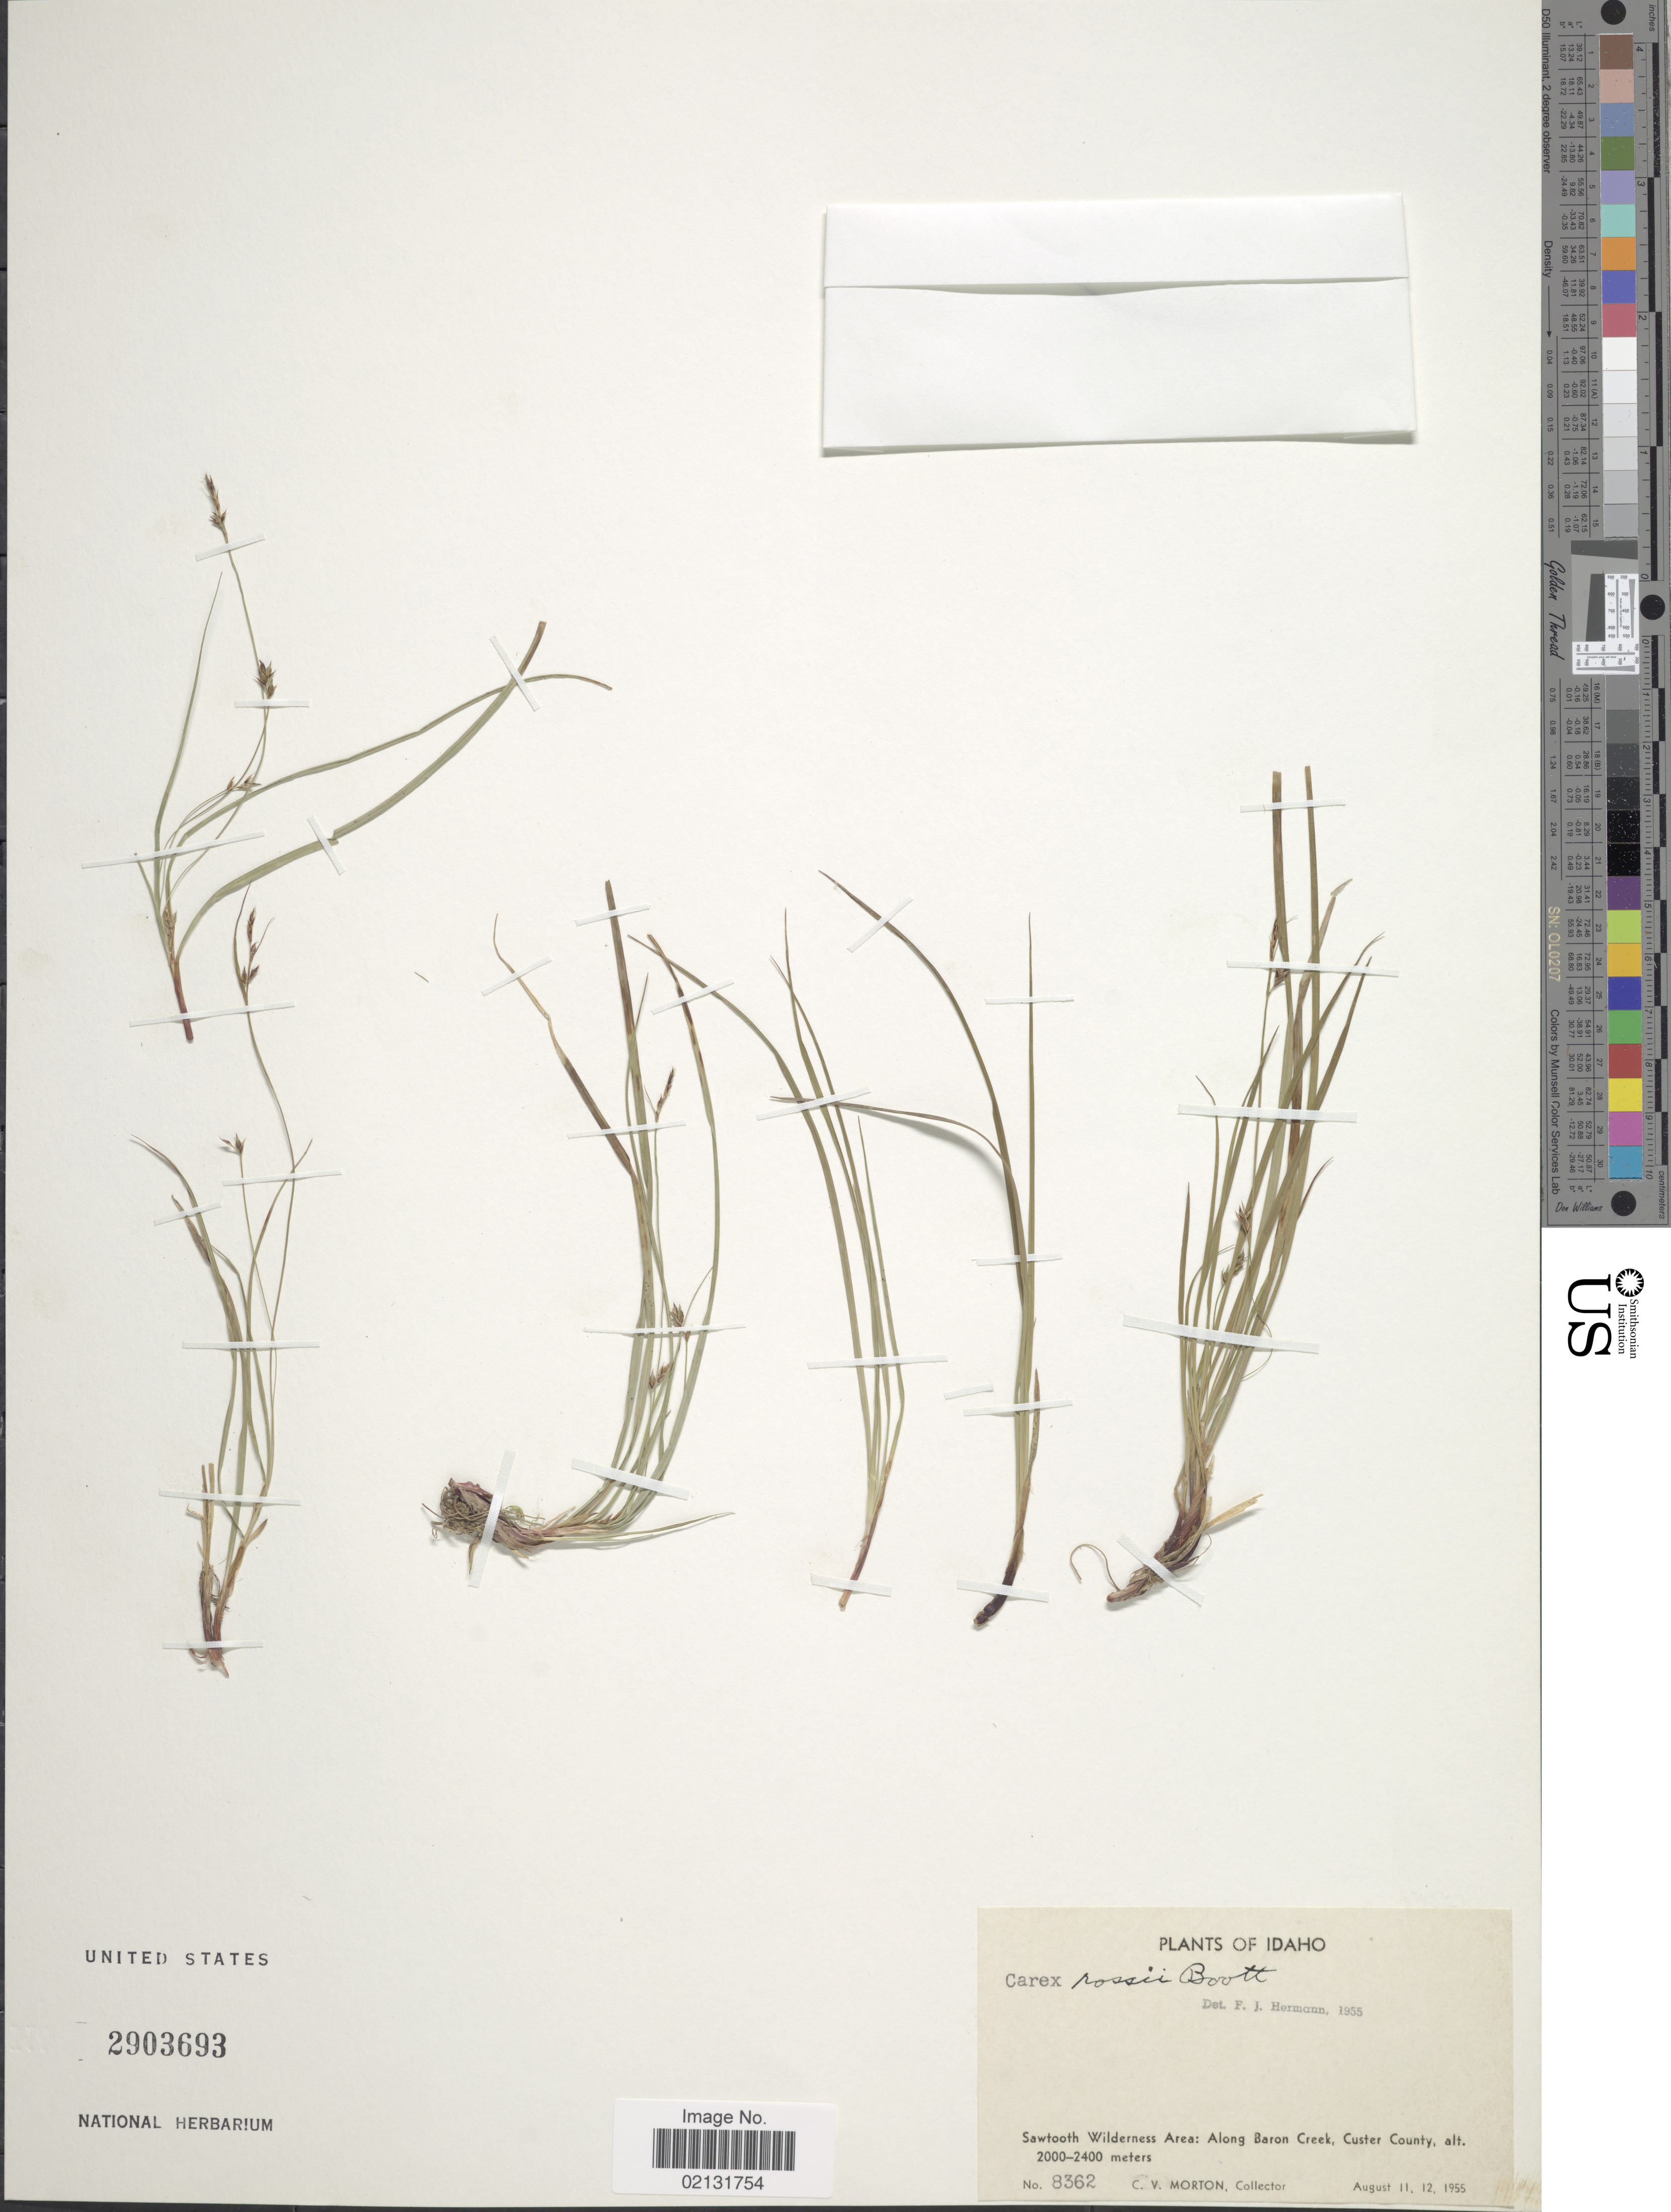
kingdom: Plantae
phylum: Tracheophyta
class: Liliopsida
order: Poales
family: Cyperaceae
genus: Carex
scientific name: Carex rossii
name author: Boott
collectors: C. V. Morton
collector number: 8362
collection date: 1955-08-11/1955-08-12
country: United States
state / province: Idaho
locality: Sawtooth Wilderness Area: Along Baron Creek, Custer County.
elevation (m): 2000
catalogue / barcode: US 2903693